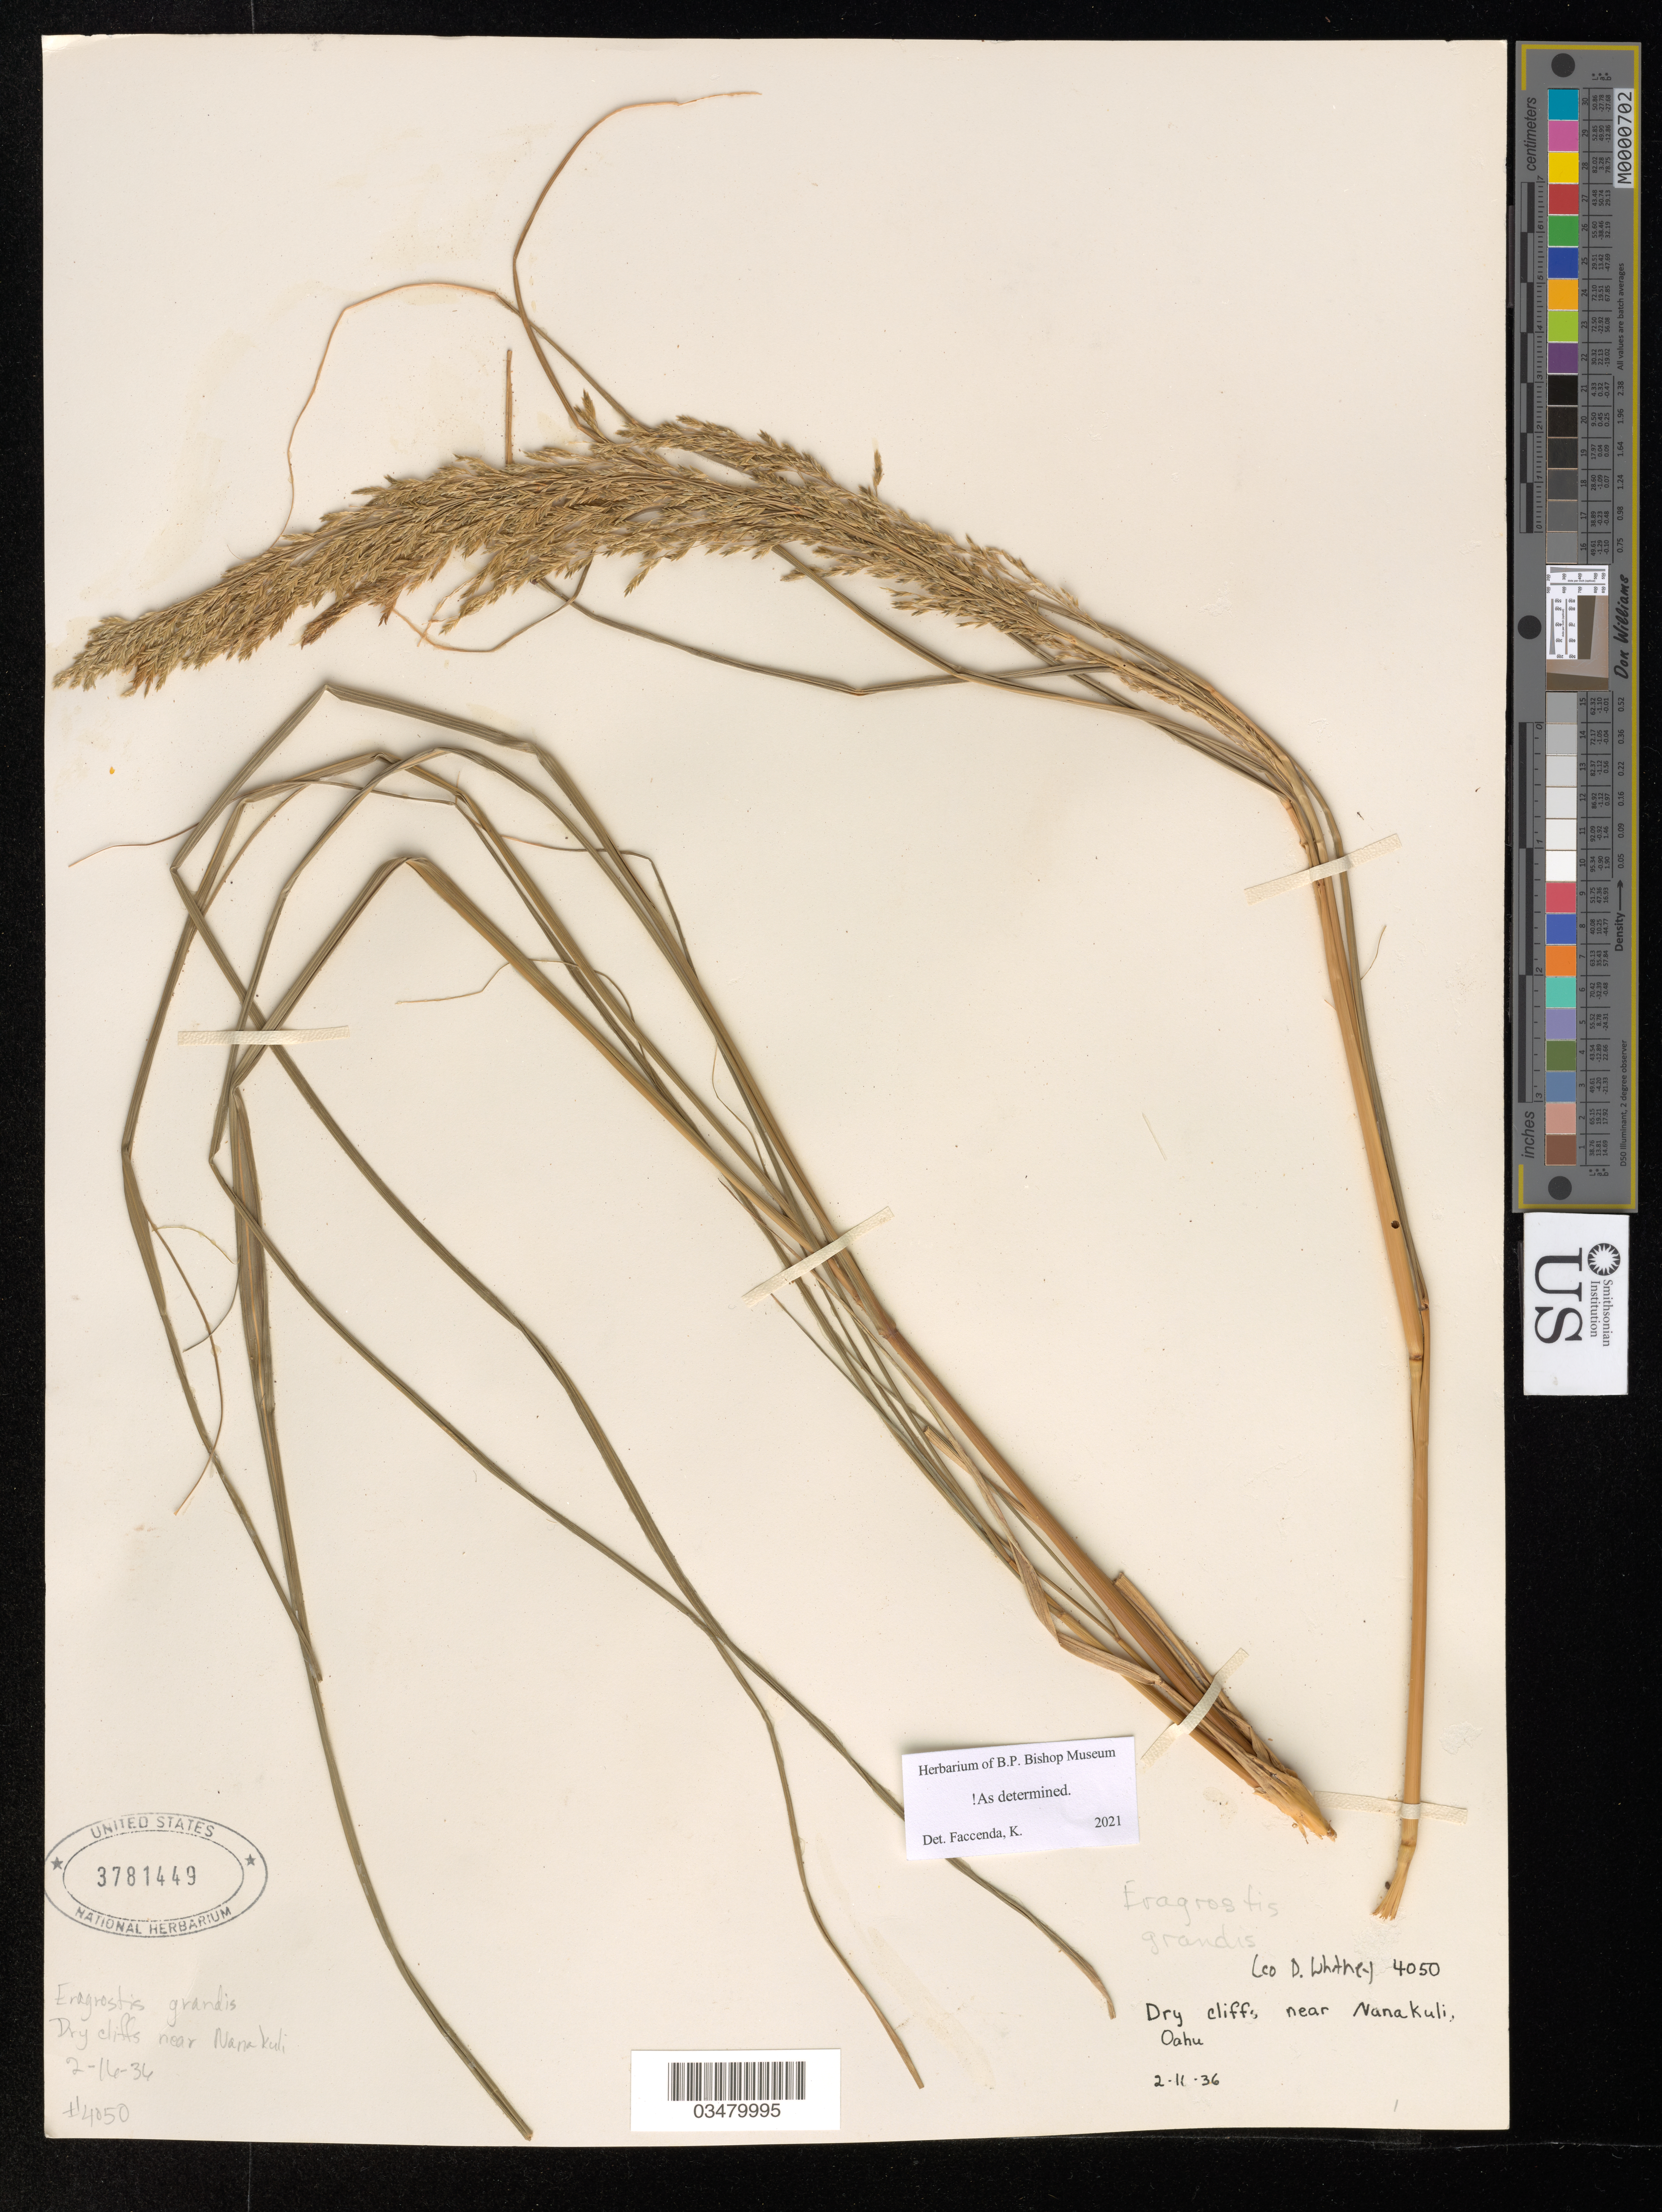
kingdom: Plantae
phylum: Tracheophyta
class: Liliopsida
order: Poales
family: Poaceae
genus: Eragrostis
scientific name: Eragrostis grandis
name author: Hillebr.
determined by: Faccenda, K.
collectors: L. Whitney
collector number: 4050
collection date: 1936-02-11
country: United States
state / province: Hawaii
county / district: Honolulu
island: Oahu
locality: Near Nanakuli, Oahu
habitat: Dry cliffs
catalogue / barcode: US 3781449